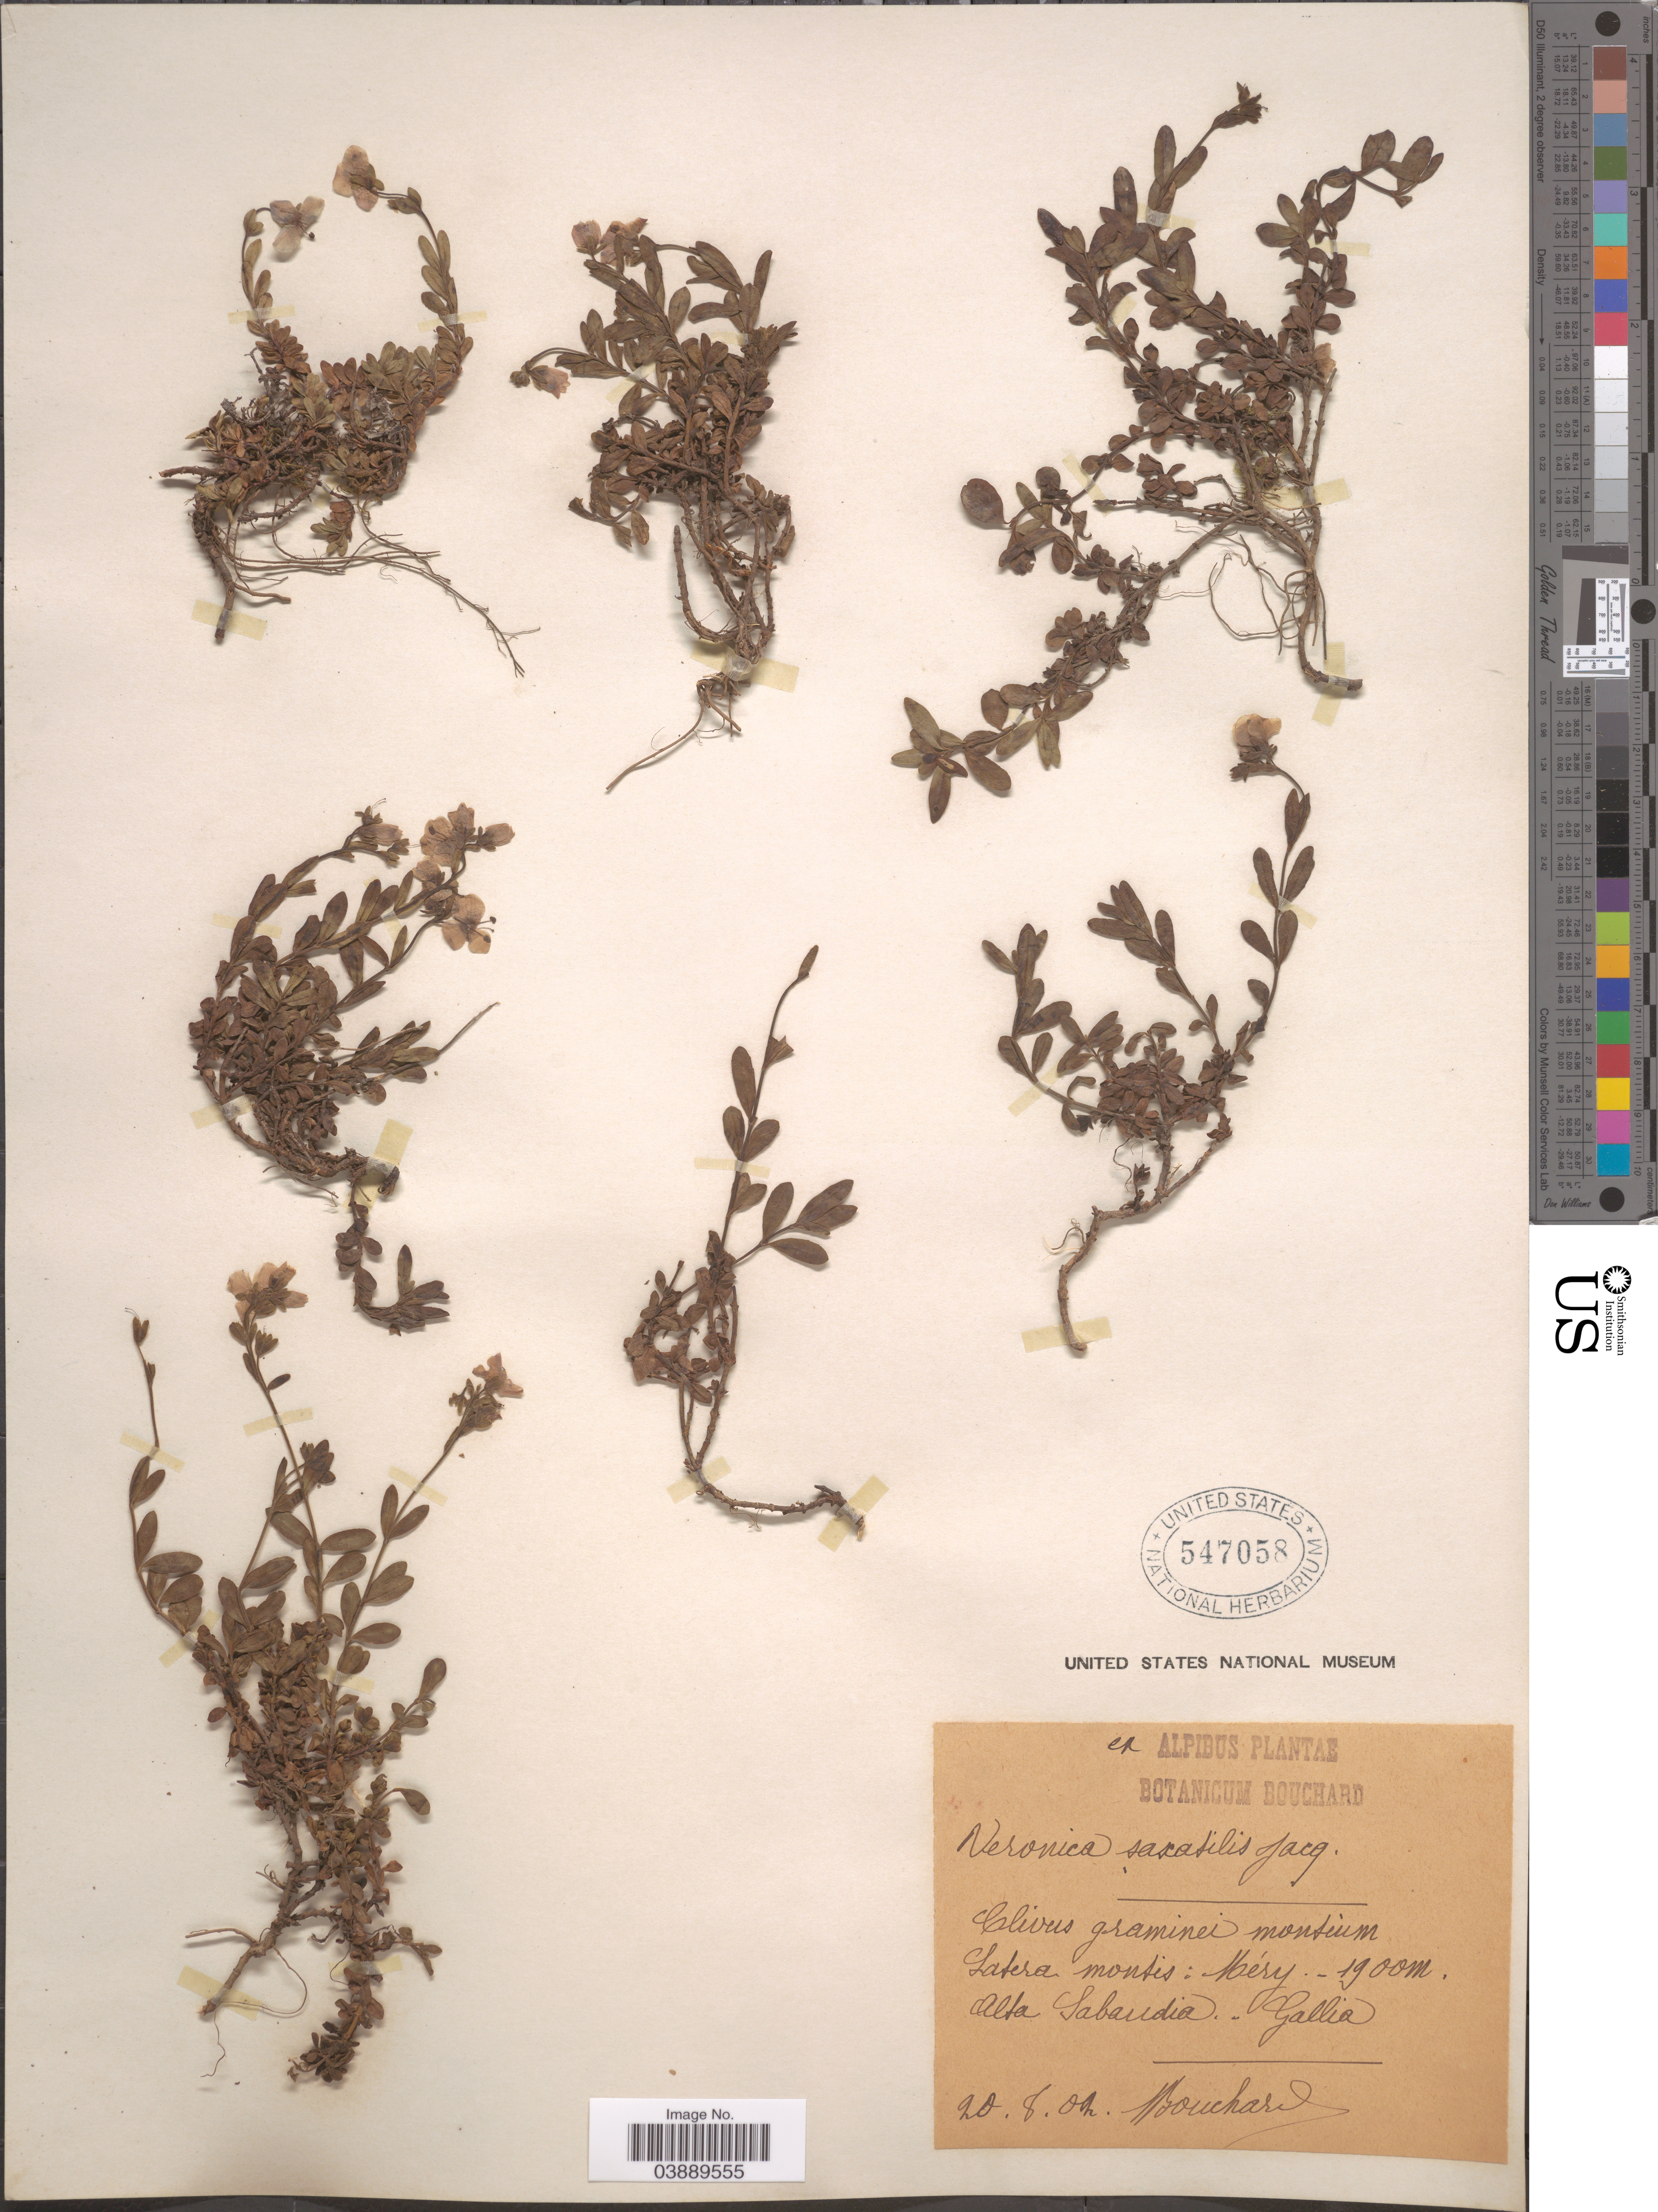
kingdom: Plantae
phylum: Tracheophyta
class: Magnoliopsida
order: Lamiales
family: Plantaginaceae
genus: Veronica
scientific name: Veronica saxatilis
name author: Scop.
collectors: -. Bouchard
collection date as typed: Transcribed d/m/y: 20/8/9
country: France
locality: Cliveis graminei montium. Latera montis: Méry. Alta Sabandia. Gallia.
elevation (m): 1900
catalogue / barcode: US 547058